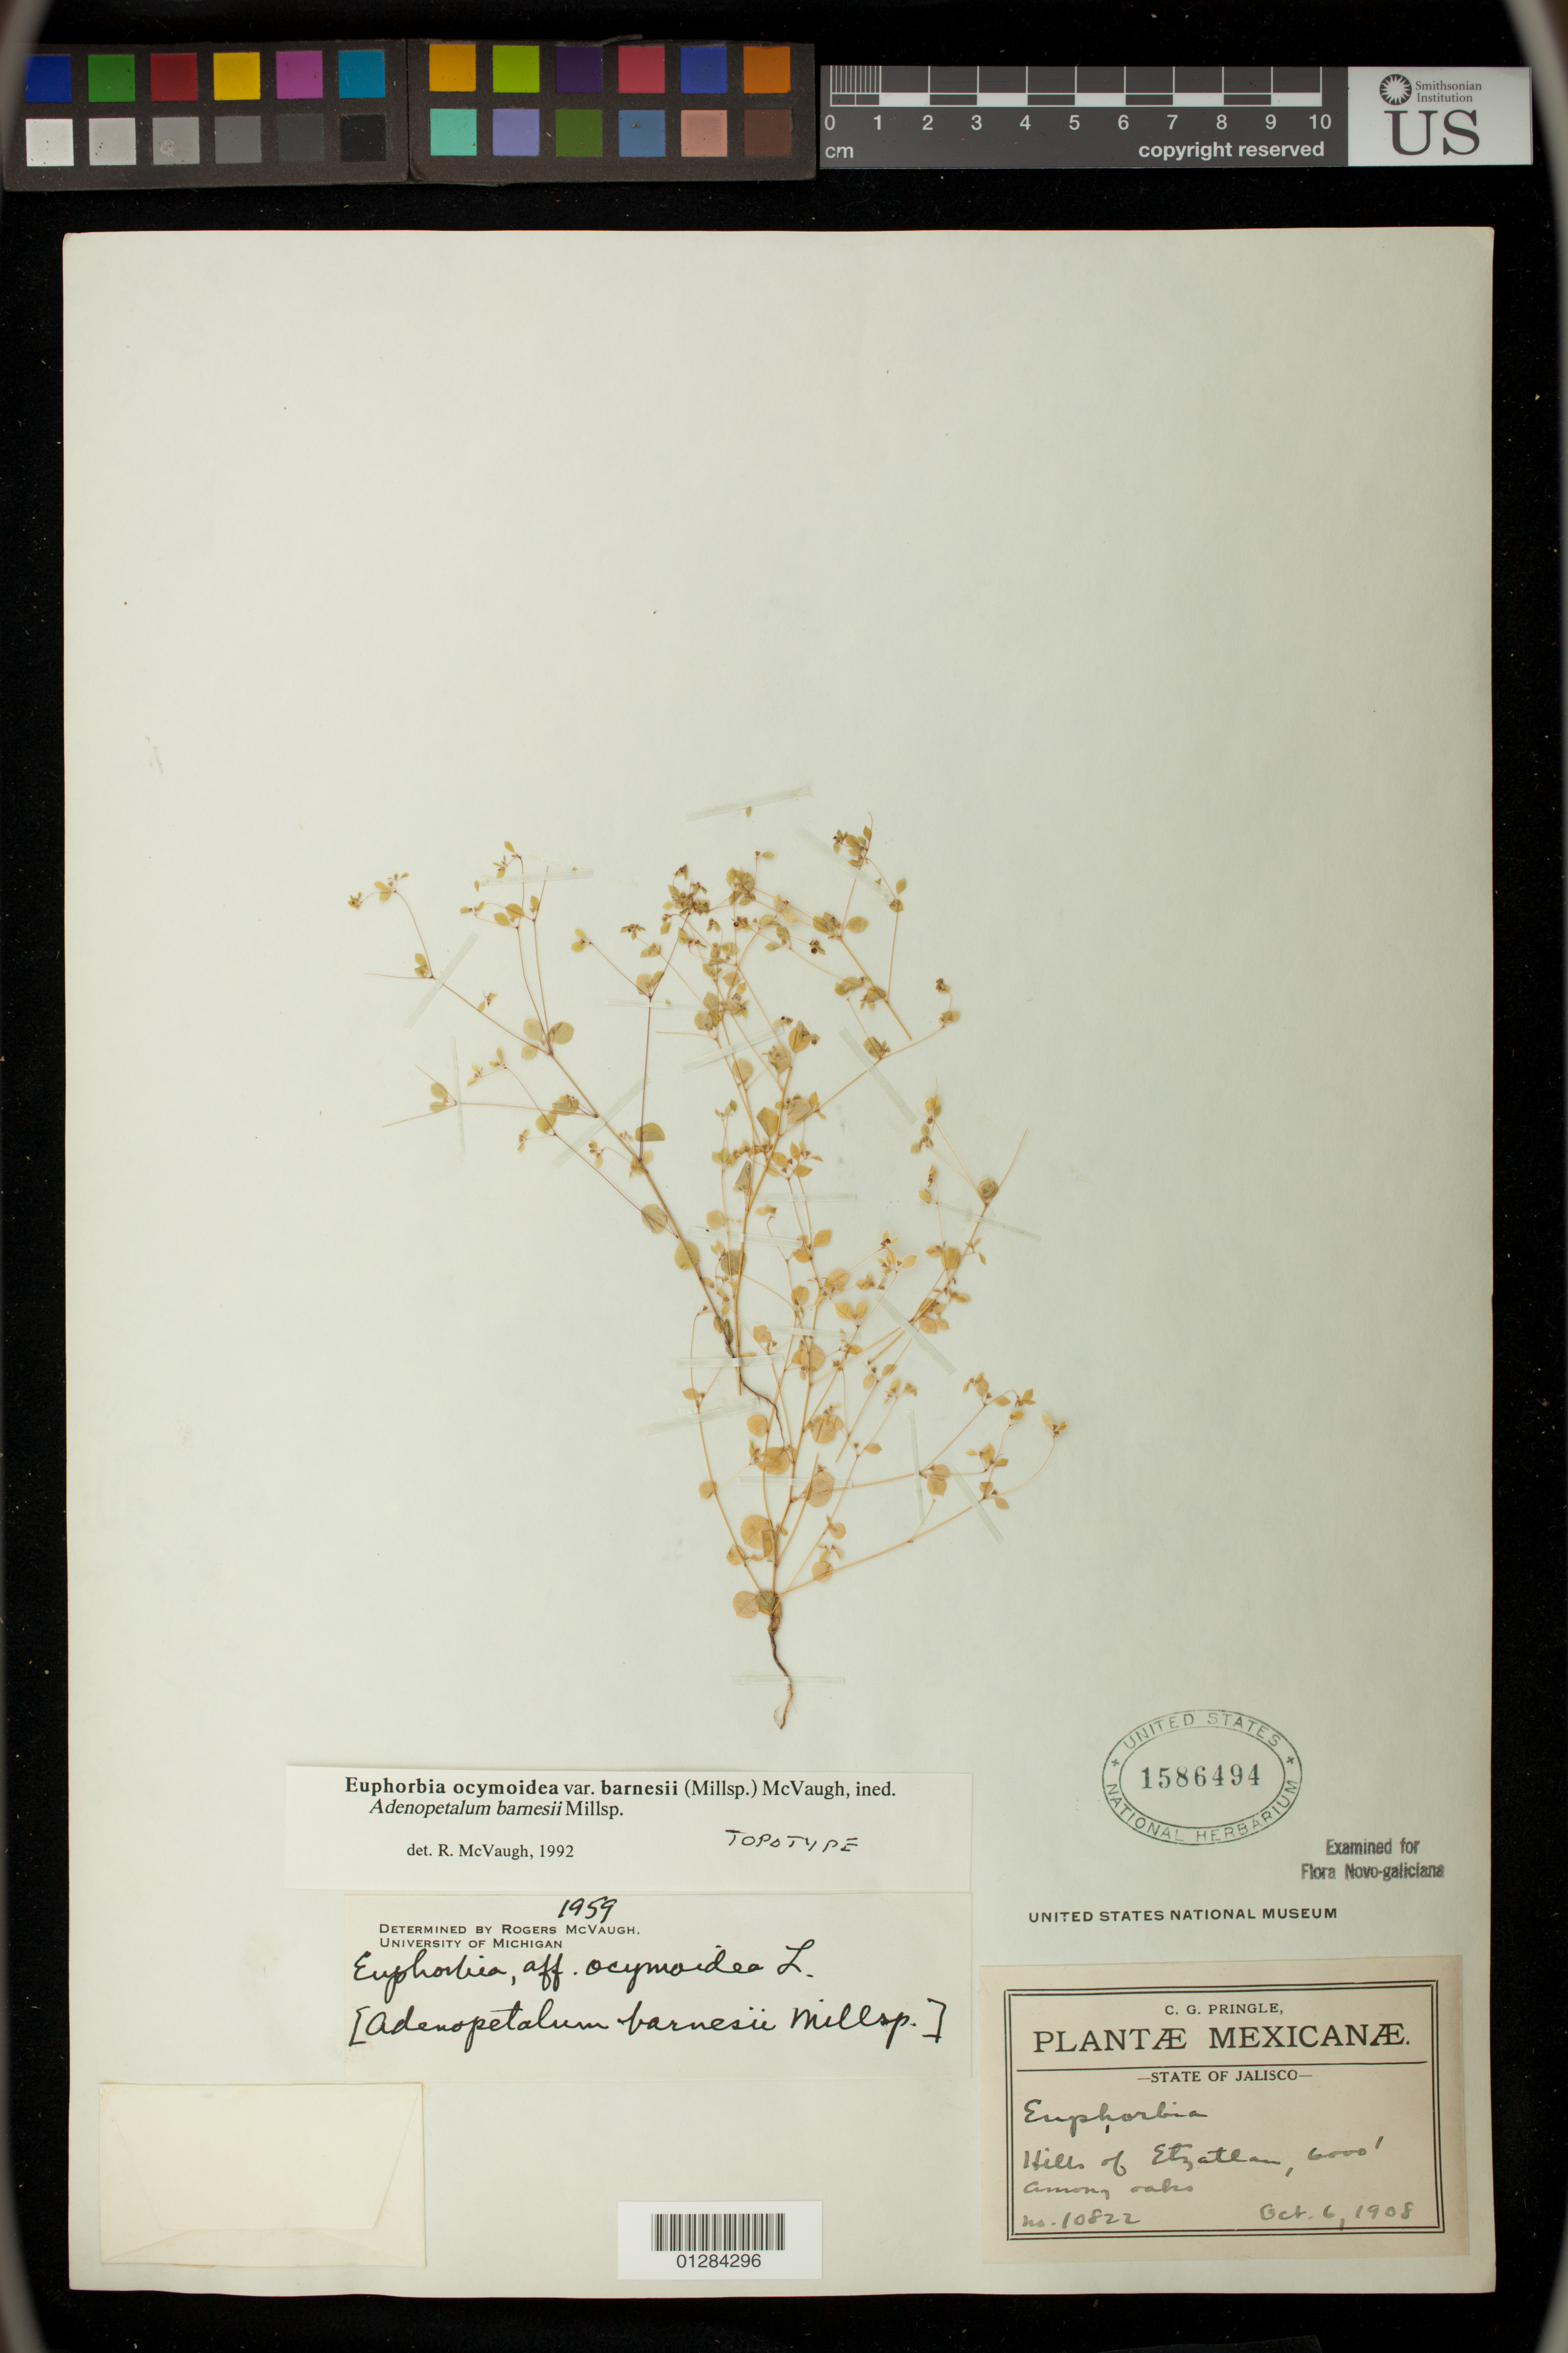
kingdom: Plantae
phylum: Tracheophyta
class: Magnoliopsida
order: Malpighiales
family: Euphorbiaceae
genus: Euphorbia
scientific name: Euphorbia ocymoidea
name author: L.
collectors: C. G. Pringle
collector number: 10822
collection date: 1908-10-06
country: Mexico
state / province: Jalisco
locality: Hills of Etzatlan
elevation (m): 1829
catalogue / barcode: US 1586494